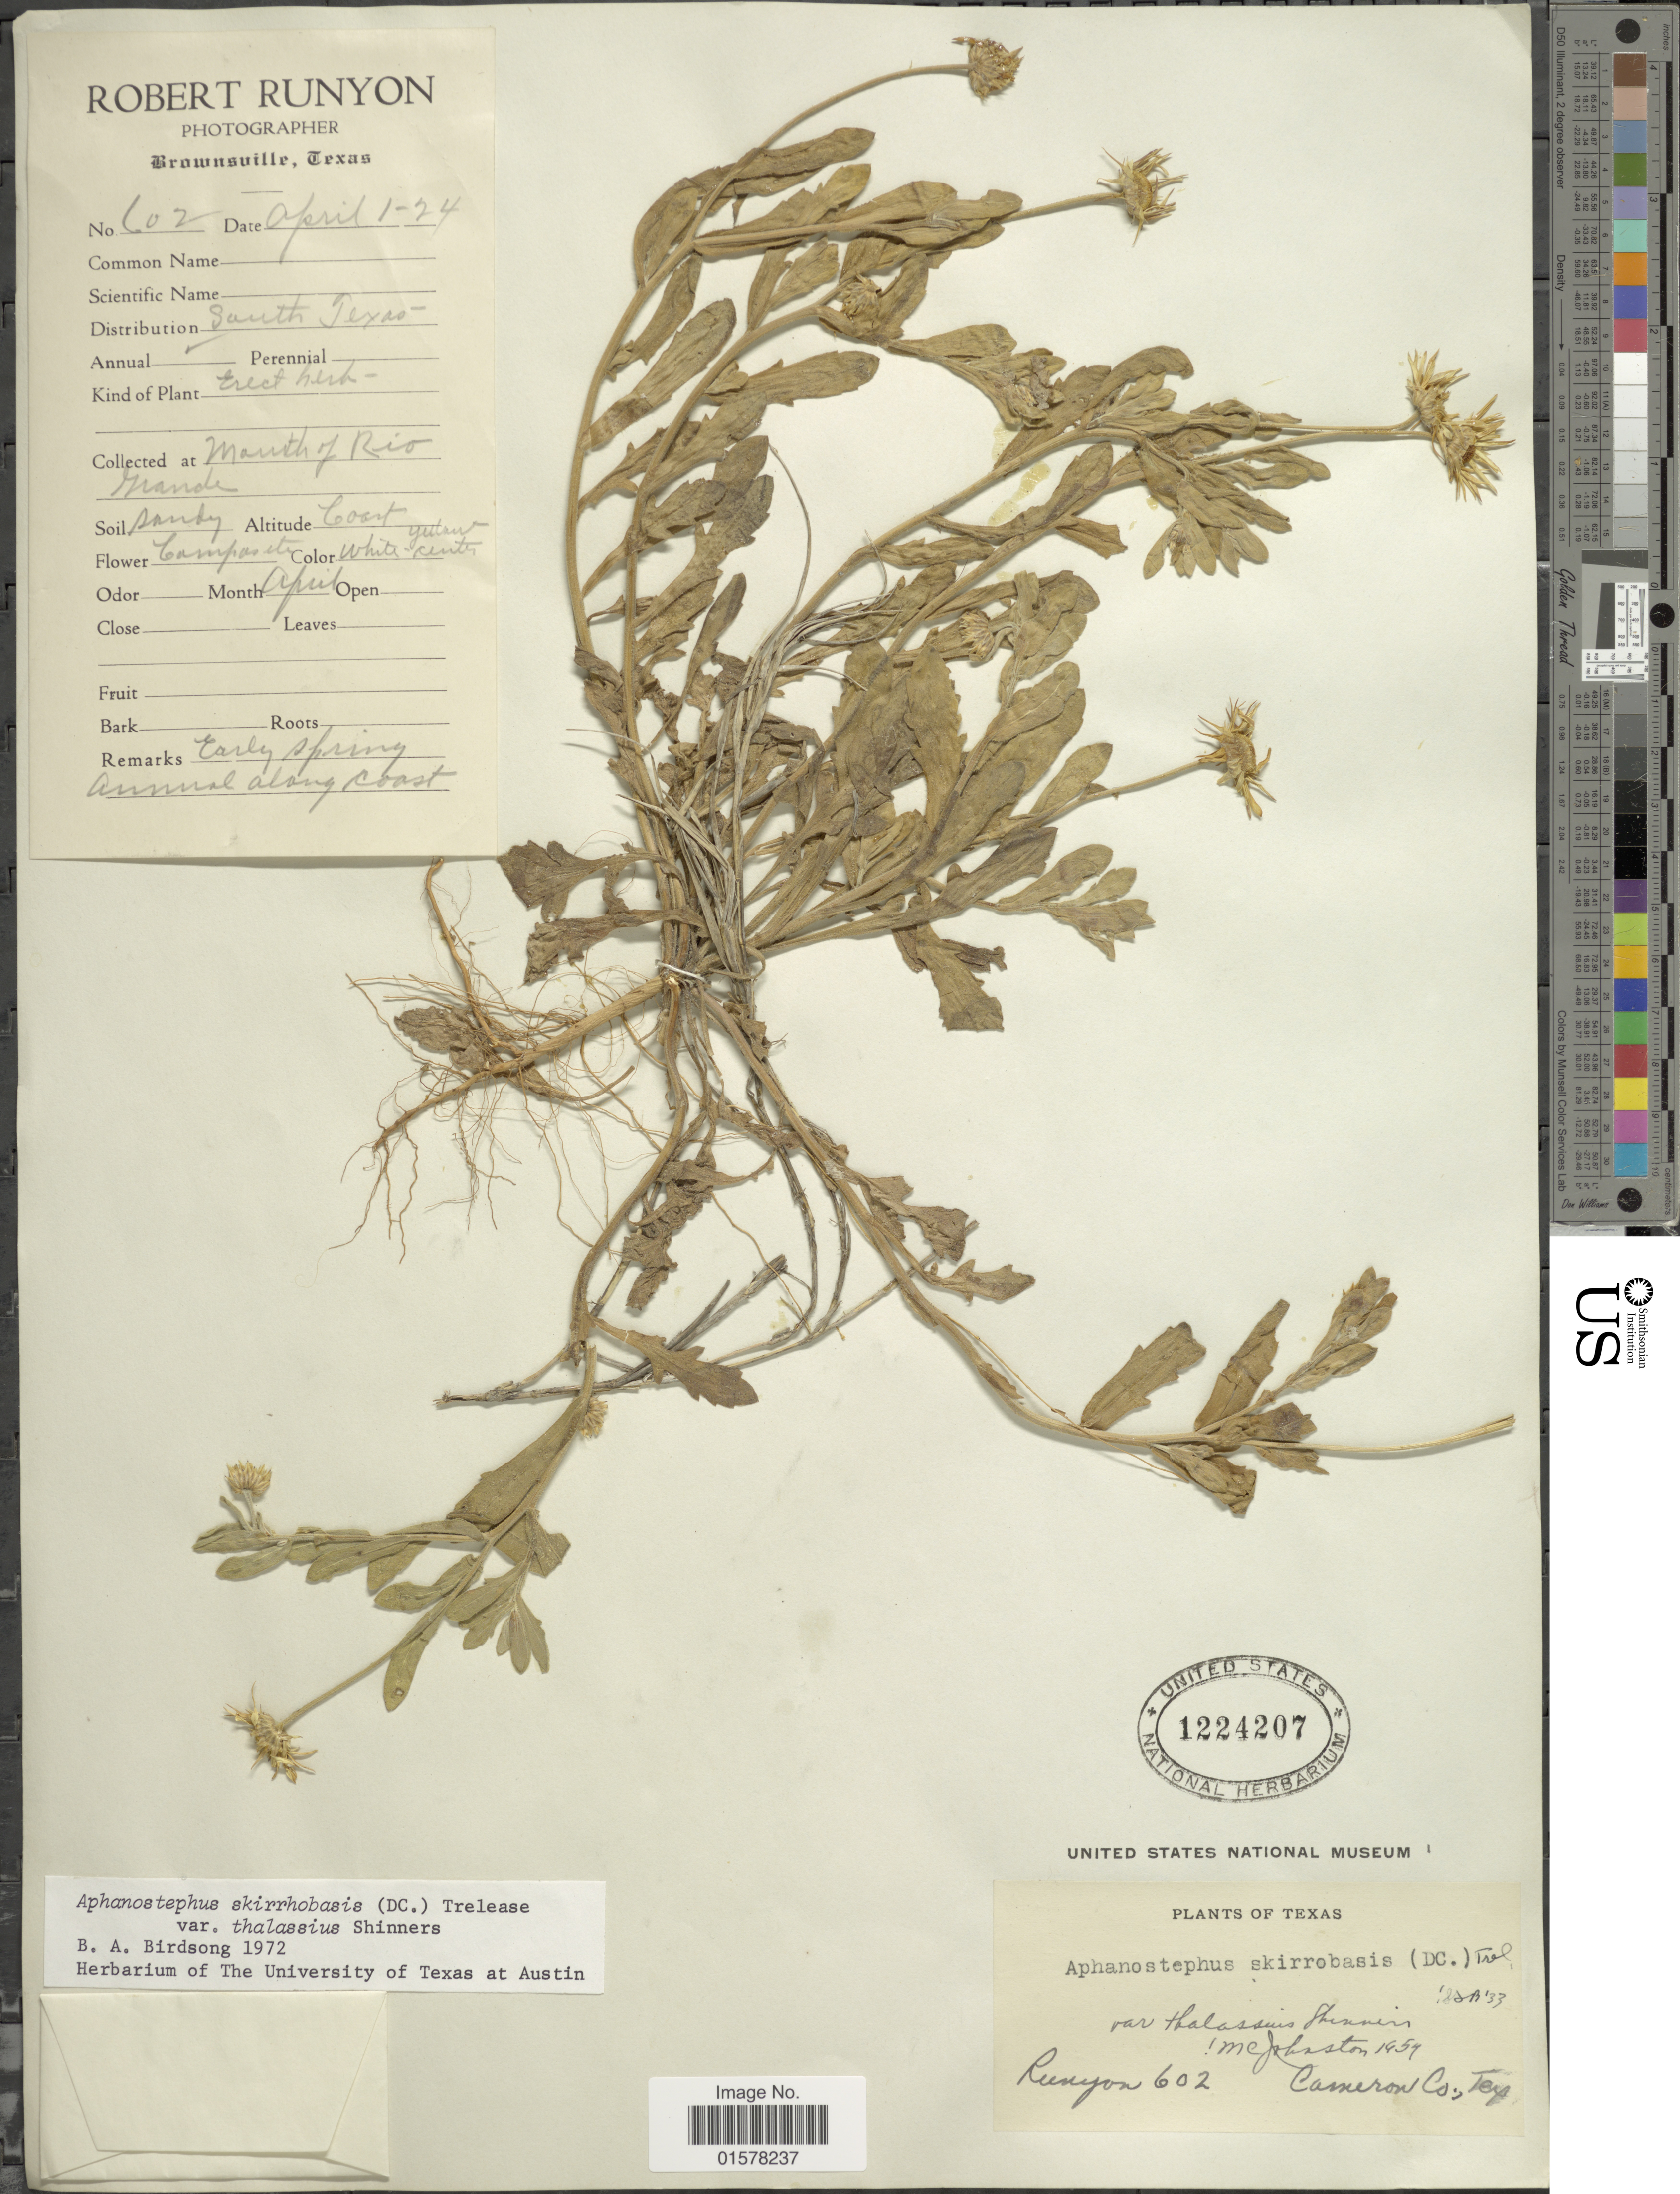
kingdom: Plantae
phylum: Tracheophyta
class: Magnoliopsida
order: Asterales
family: Asteraceae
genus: Aphanostephus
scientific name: Aphanostephus skirrhobasis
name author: (DC.) Trel. ex Coville & Branner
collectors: R. Runyon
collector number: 602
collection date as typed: Transcribed d/m/y: 1/4/24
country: United States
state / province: Texas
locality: Cameron Co. Mouth of Rio Grande.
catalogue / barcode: US 1224207